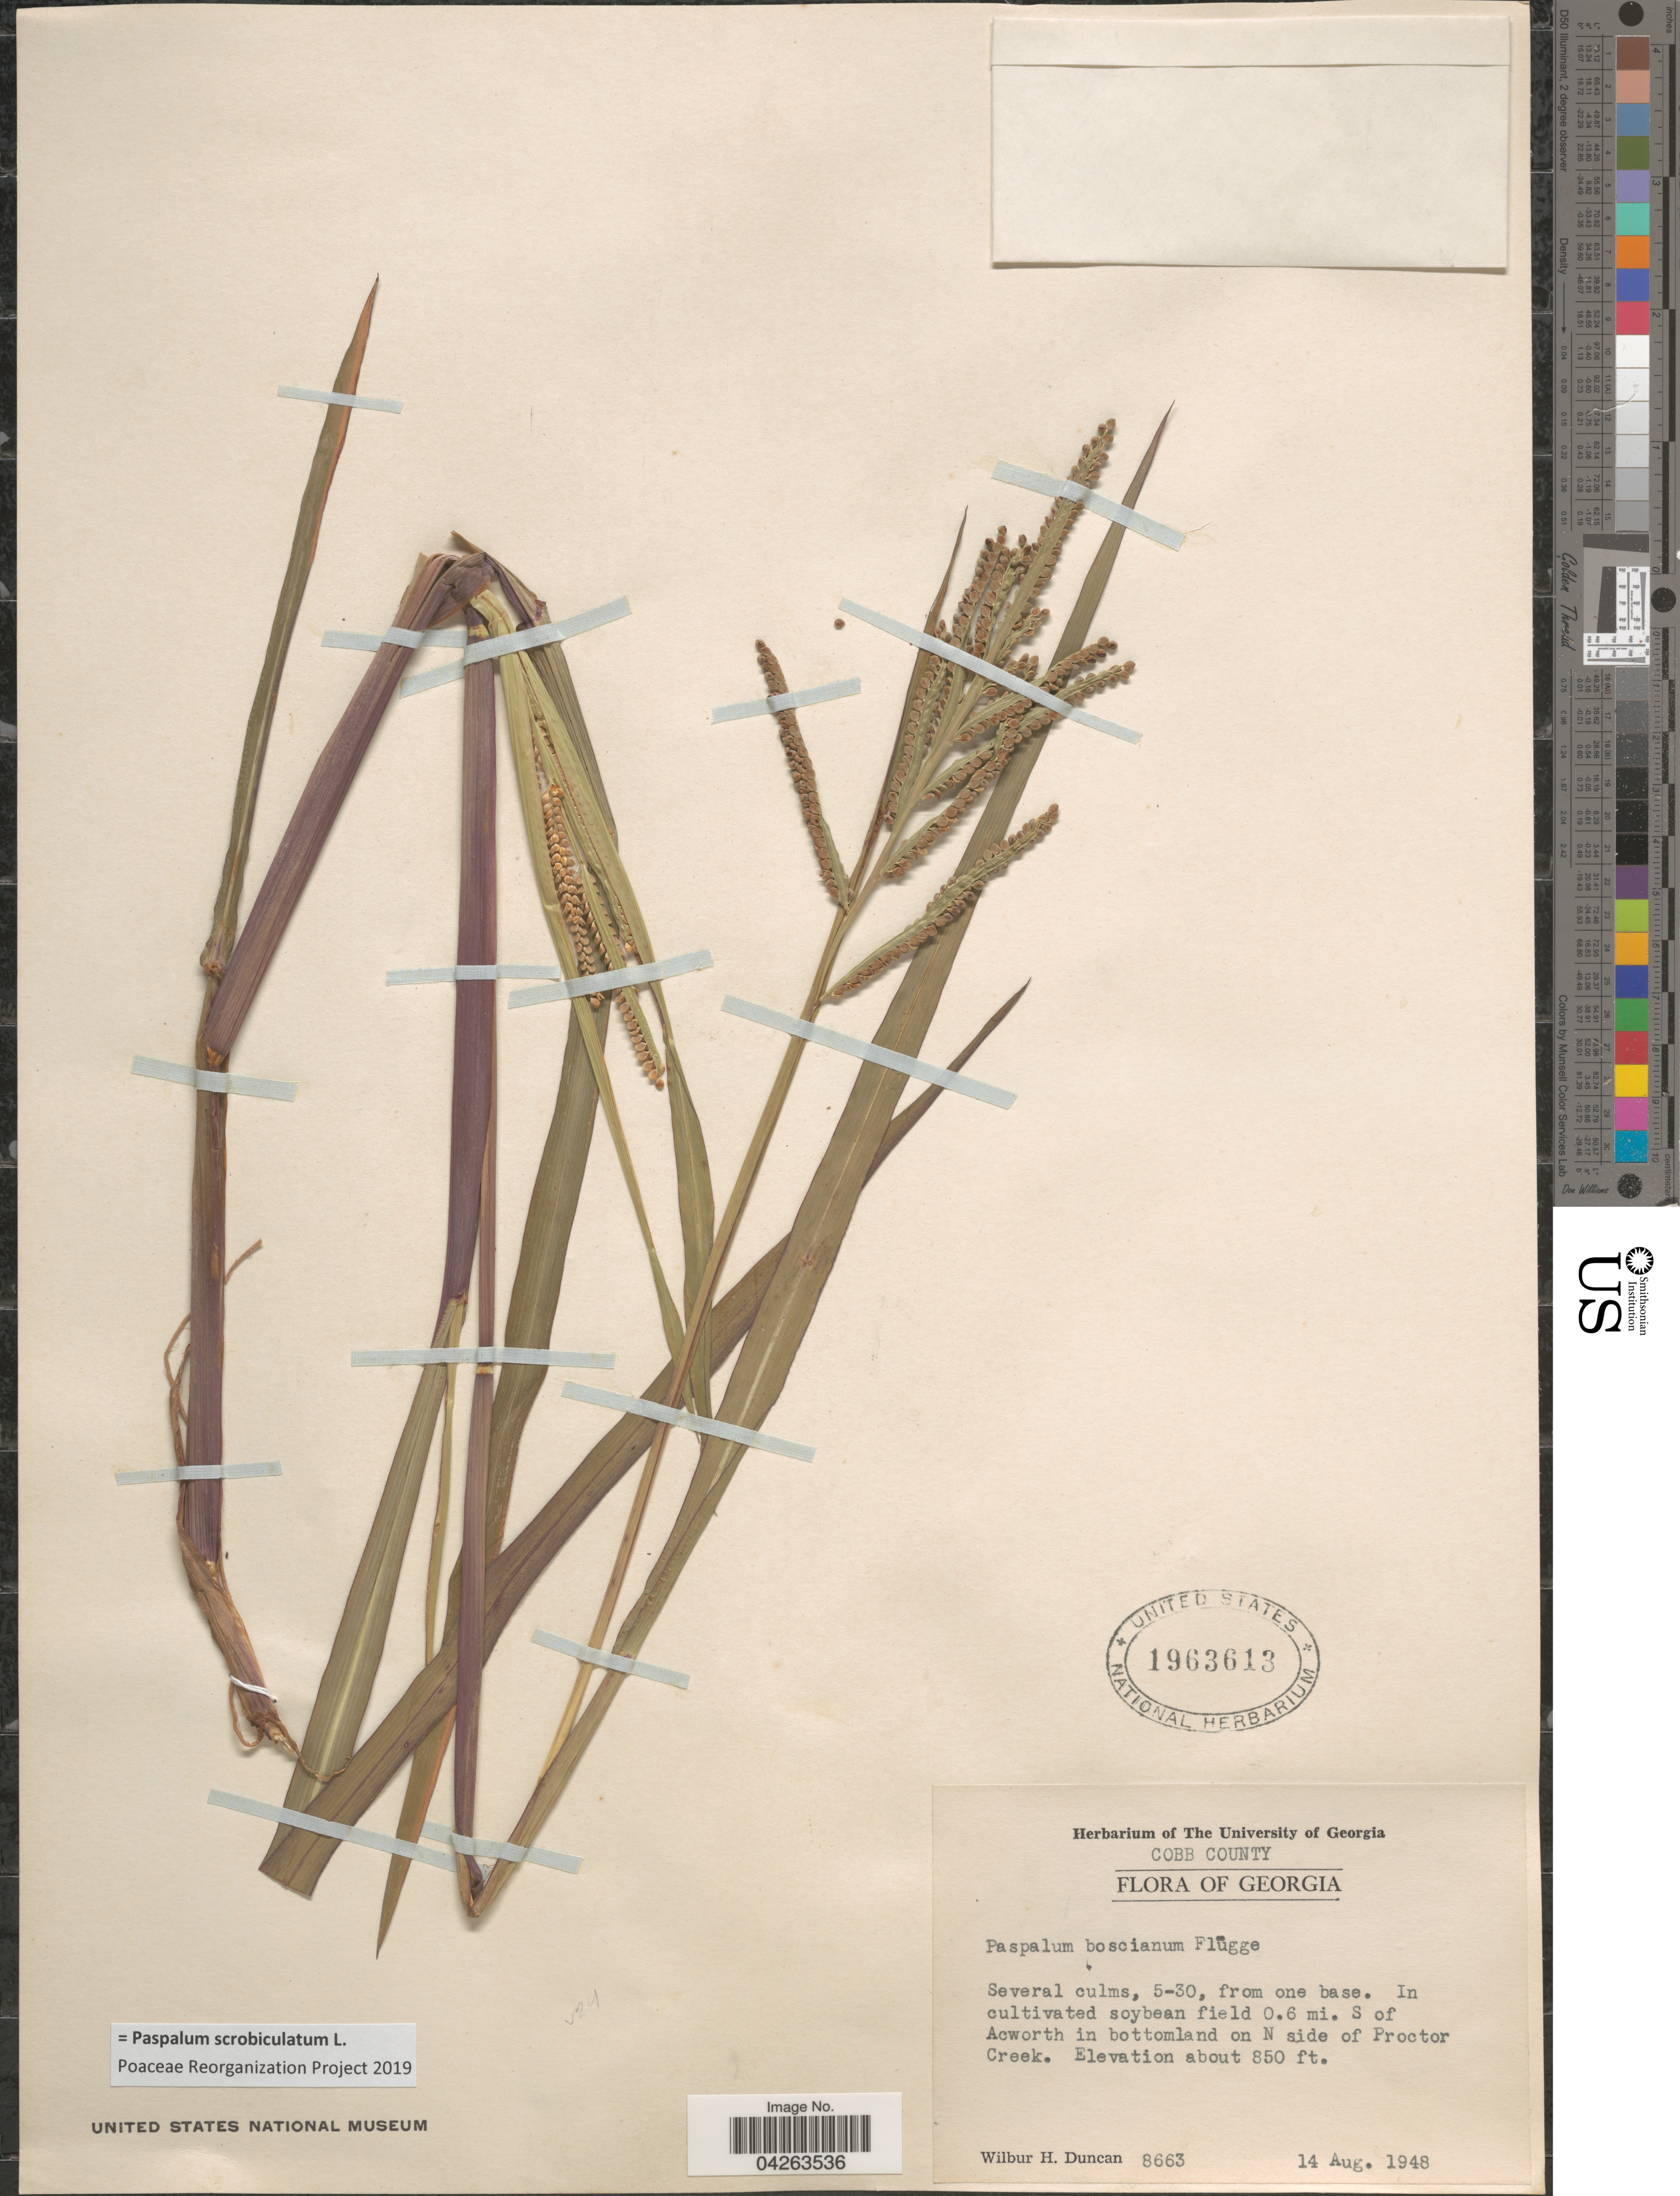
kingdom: Plantae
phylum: Tracheophyta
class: Liliopsida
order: Poales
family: Poaceae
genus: Paspalum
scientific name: Paspalum scrobiculatum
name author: L.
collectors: W. H. Duncan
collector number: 8663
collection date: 1948-08-14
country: United States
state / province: Georgia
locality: Cobb County. 0.6 mi. S of Acworth in bottomland on N side of Proctor Creek.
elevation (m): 259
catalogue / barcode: US 1963613